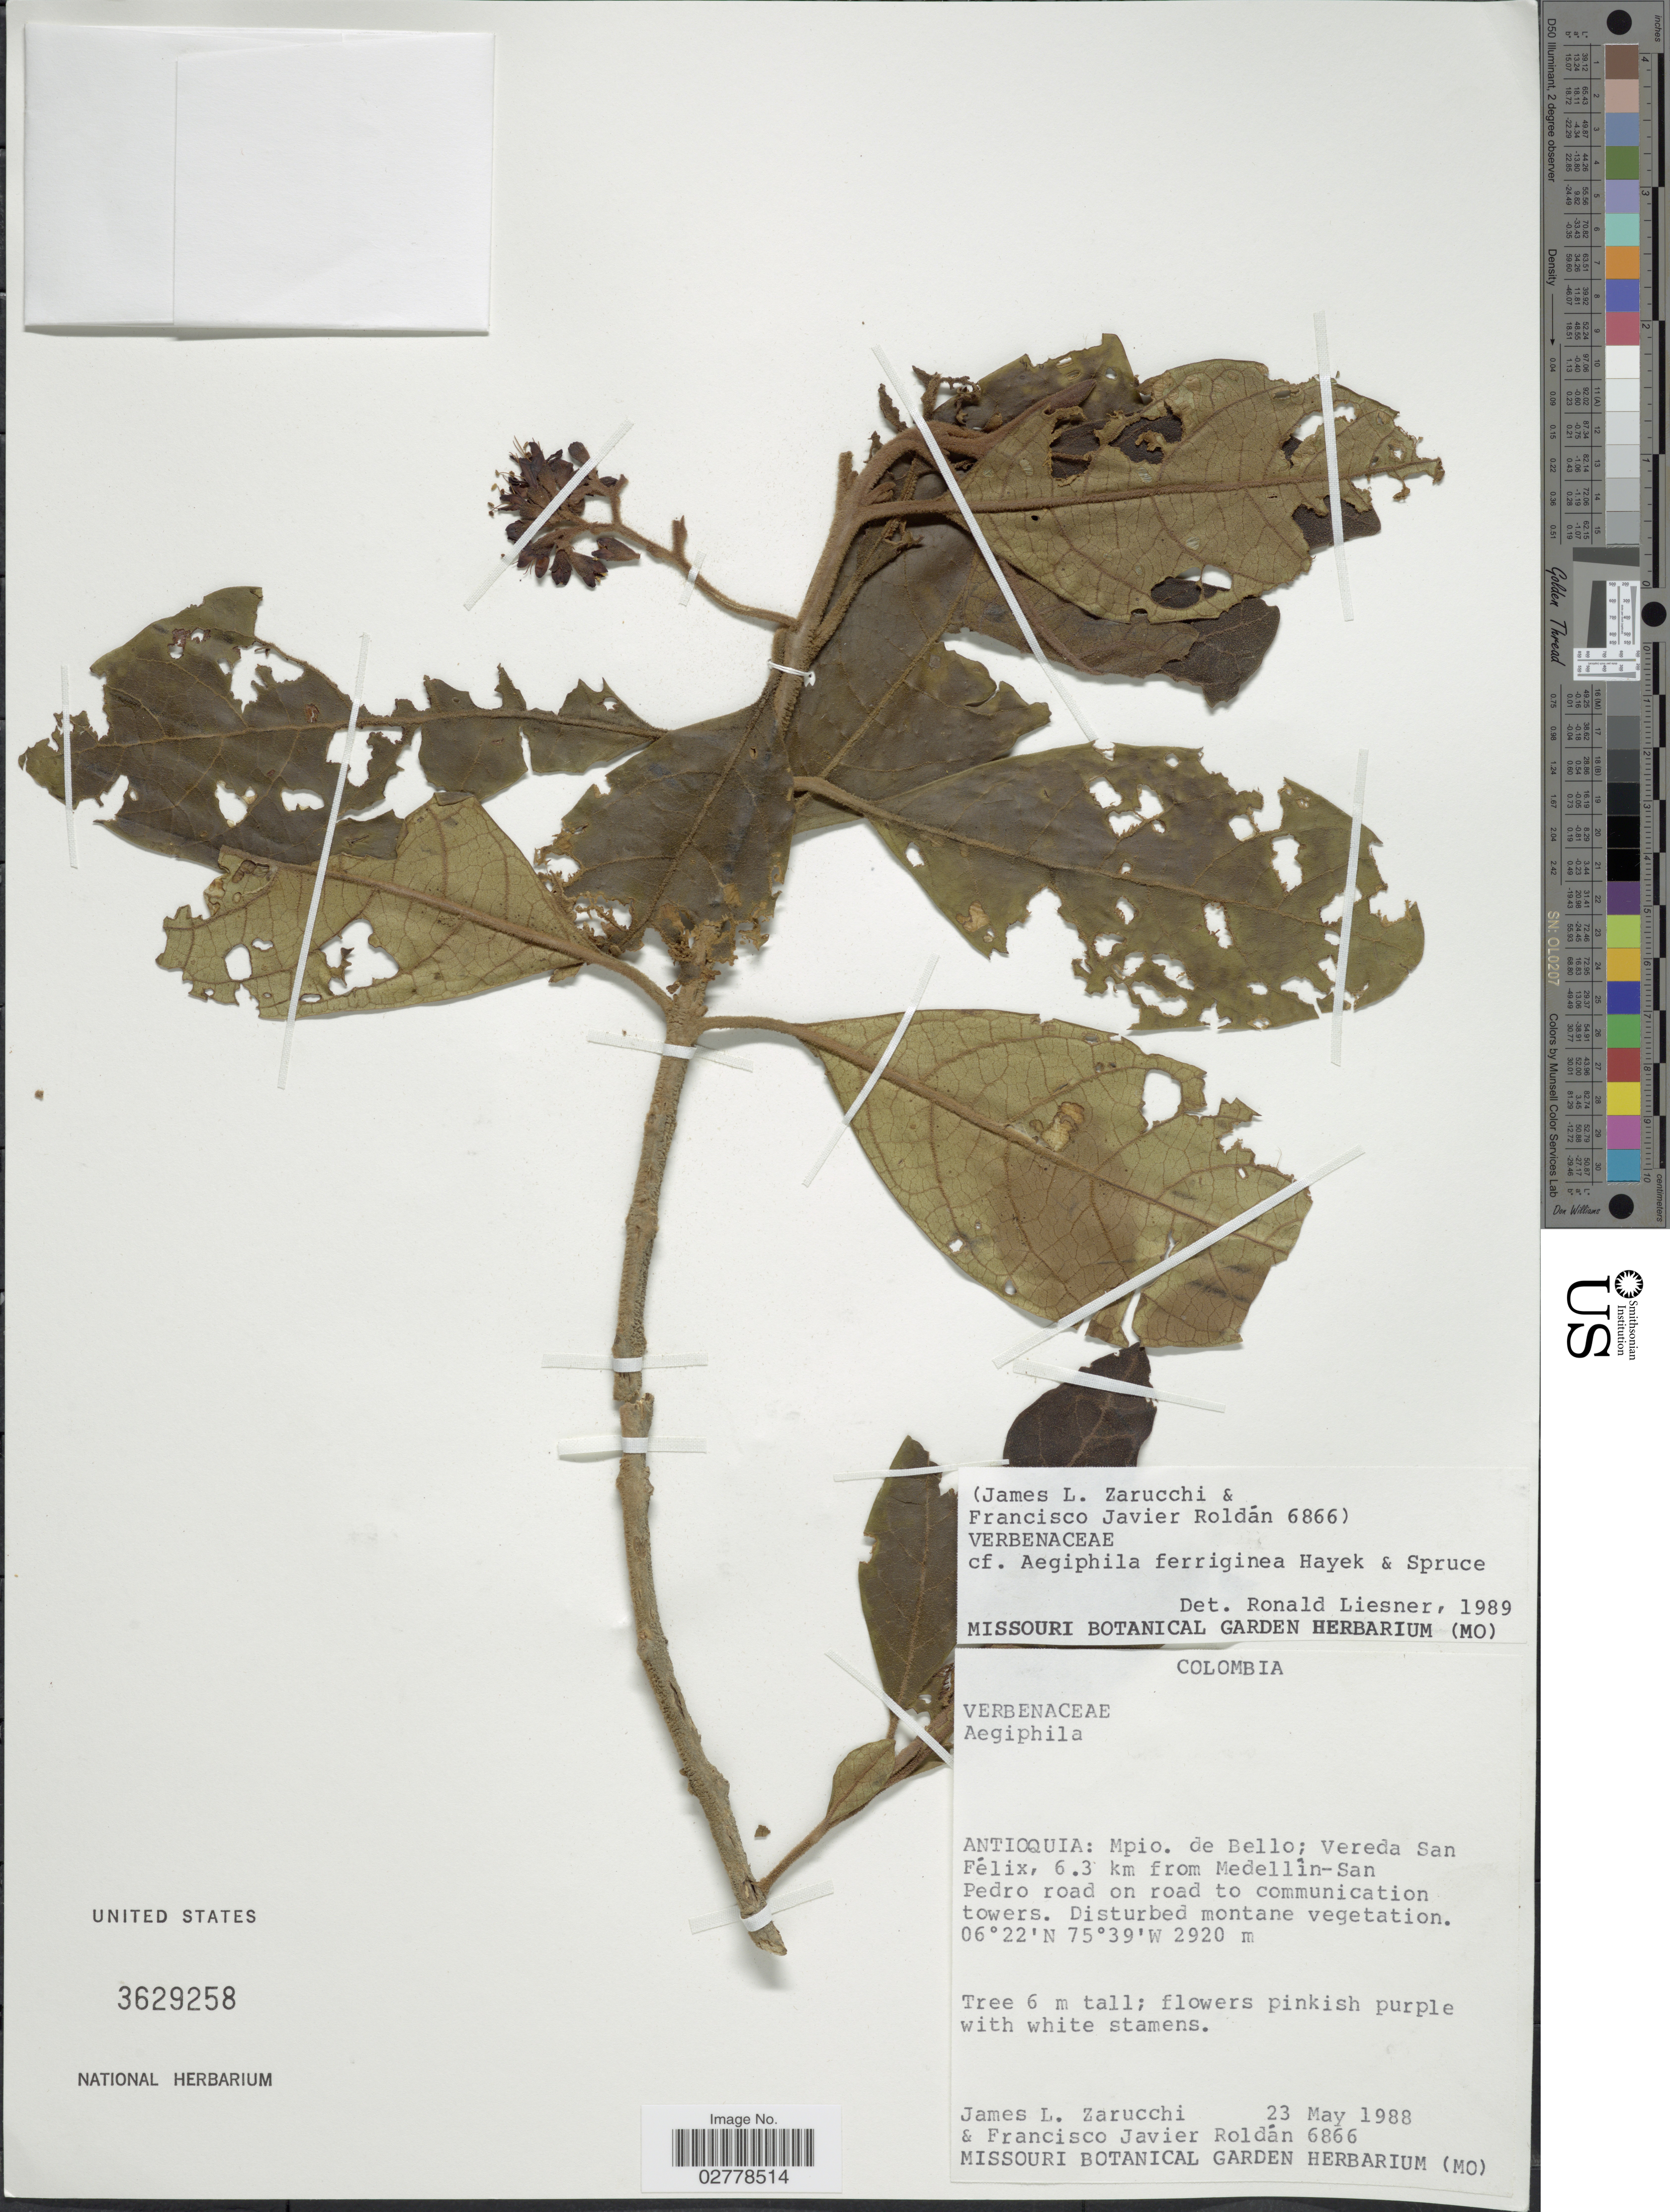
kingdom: Plantae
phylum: Tracheophyta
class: Magnoliopsida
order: Lamiales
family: Lamiaceae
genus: Aegiphila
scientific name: Aegiphila ferruginea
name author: Hayek & Spruce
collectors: J. L. Zarucchi & F. J. Roldán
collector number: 6866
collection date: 1988-05-23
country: Colombia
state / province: Antioquia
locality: Mpio. de Bello; Vereda San Felix, 6.3 km from Medellin-San Pedro road on road to communication towers.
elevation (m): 2920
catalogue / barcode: US 3629258